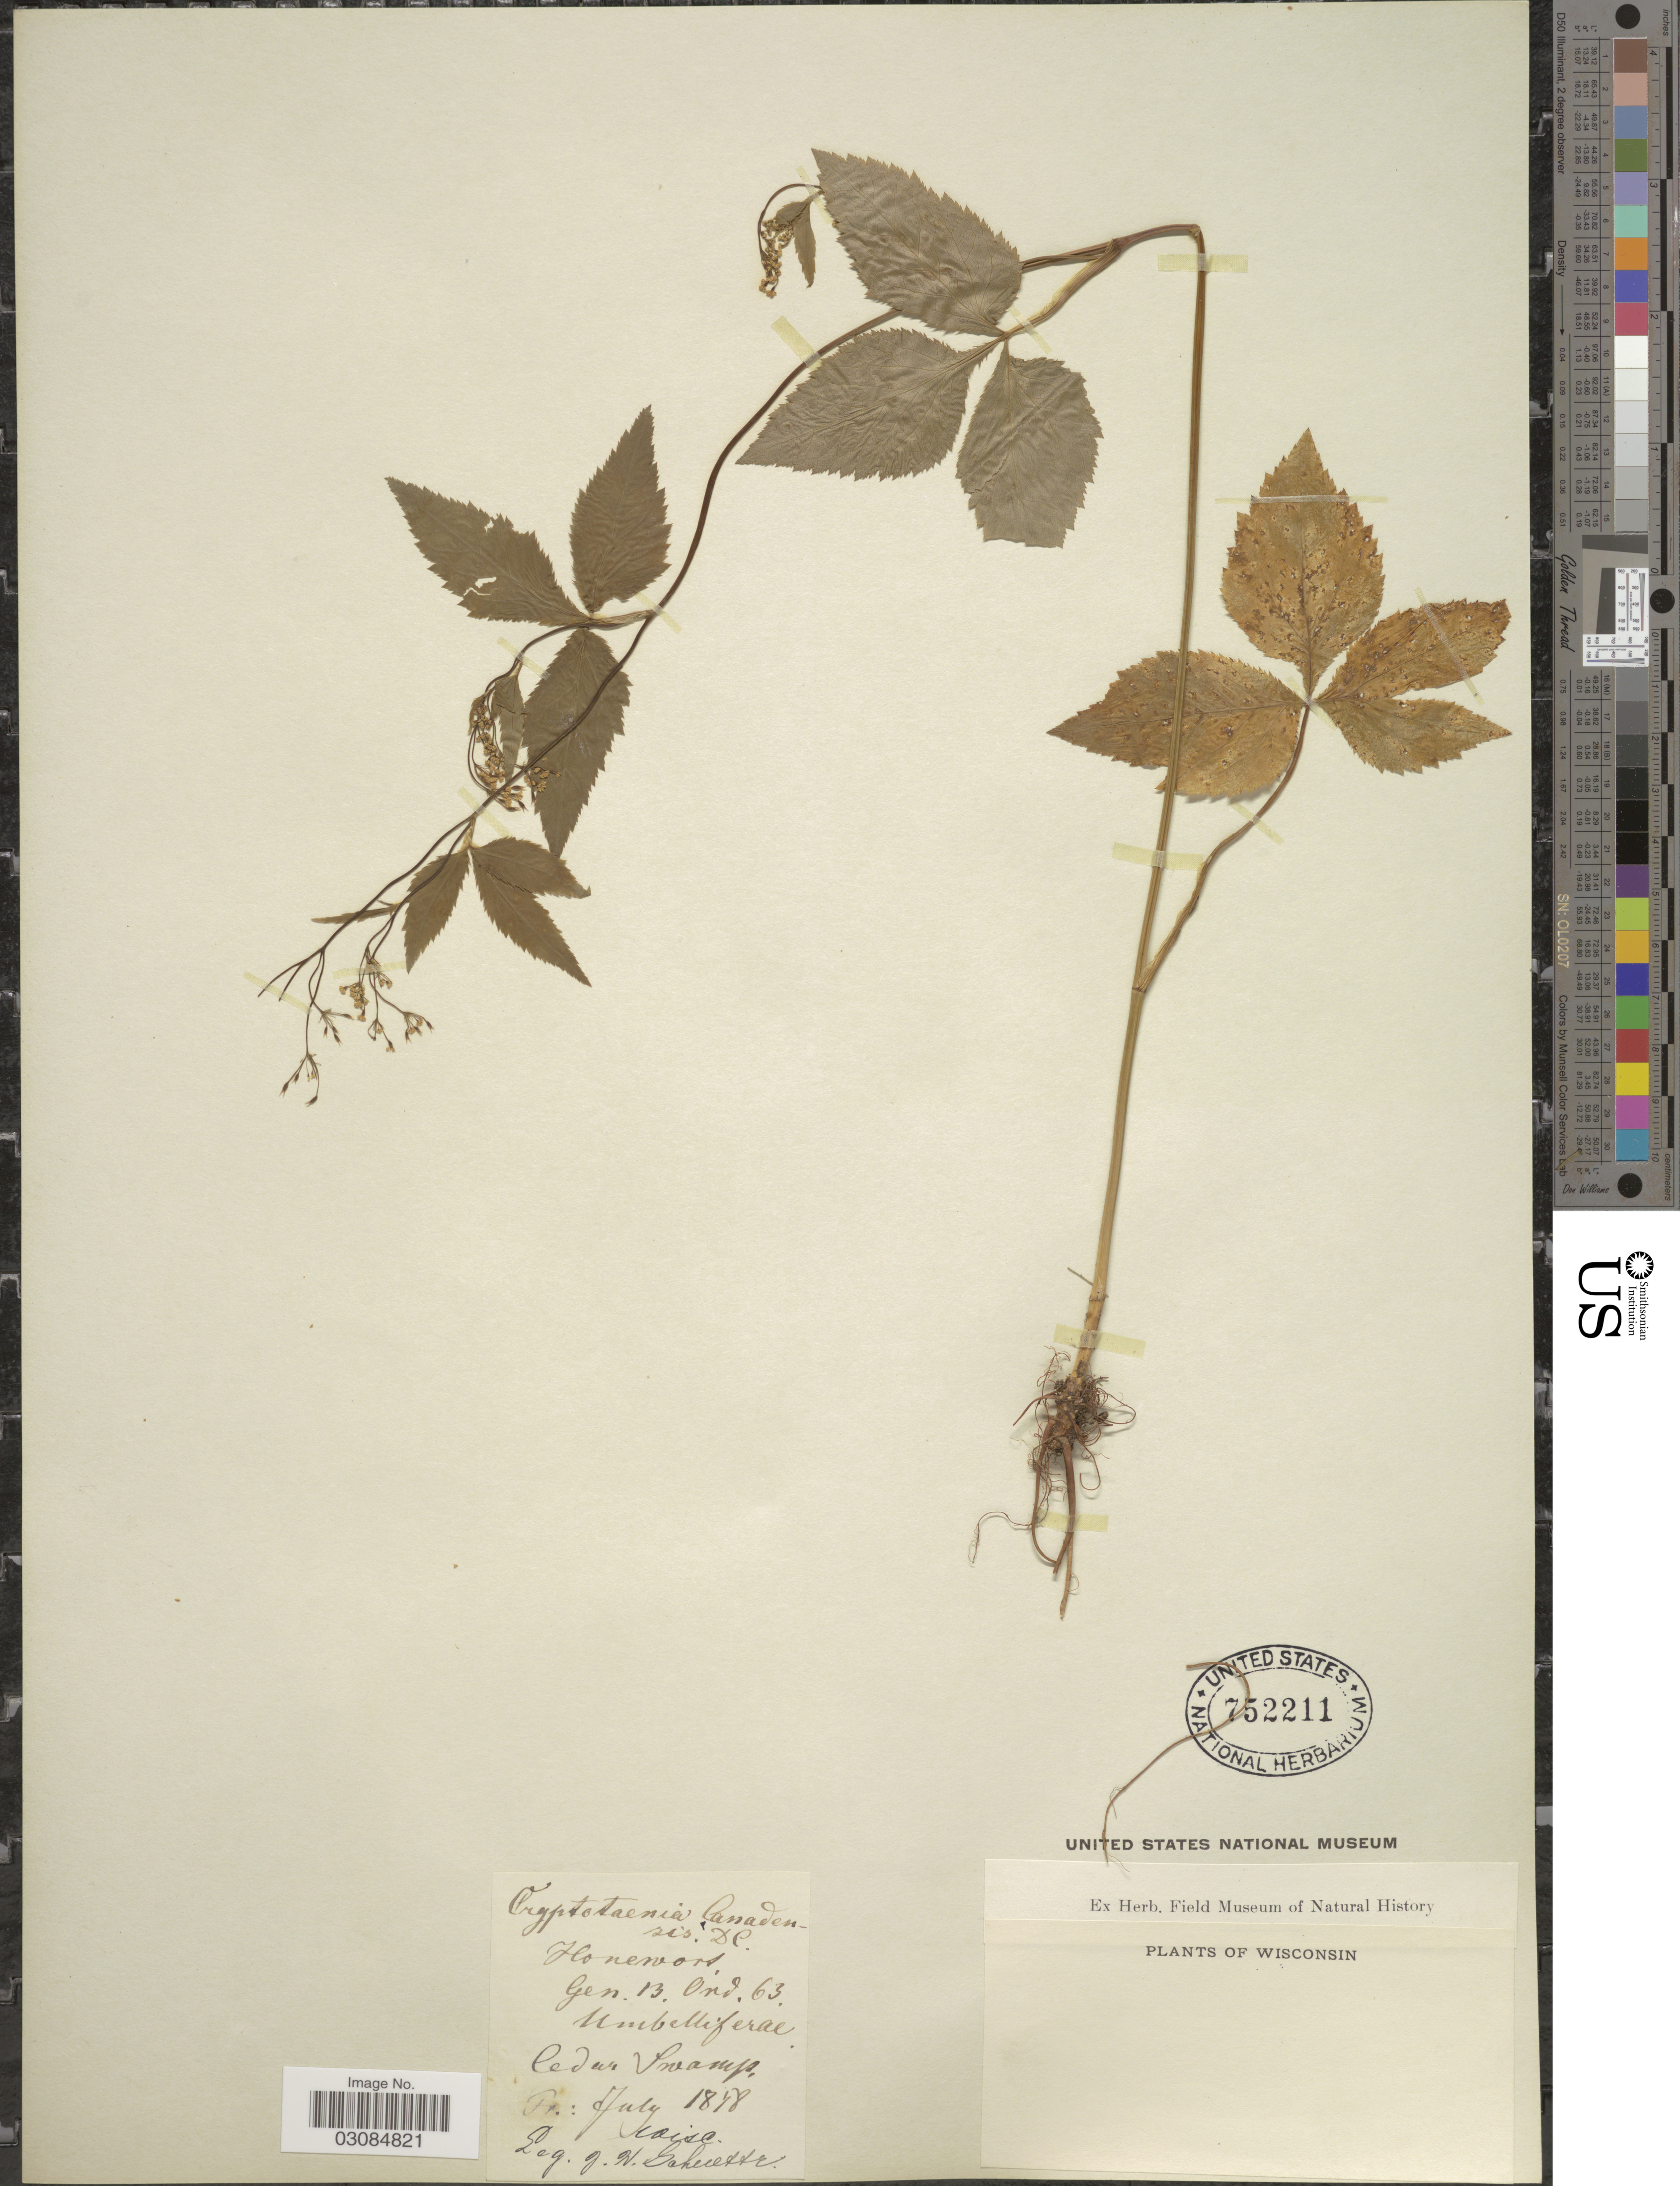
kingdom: Plantae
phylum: Tracheophyta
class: Magnoliopsida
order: Apiales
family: Apiaceae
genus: Cryptotaenia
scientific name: Cryptotaenia canadensis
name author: (L.) DC.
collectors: J. H. Schuette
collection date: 1878-07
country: United States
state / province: Wisconsin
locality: Cedar Swamp.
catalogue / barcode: US 752211